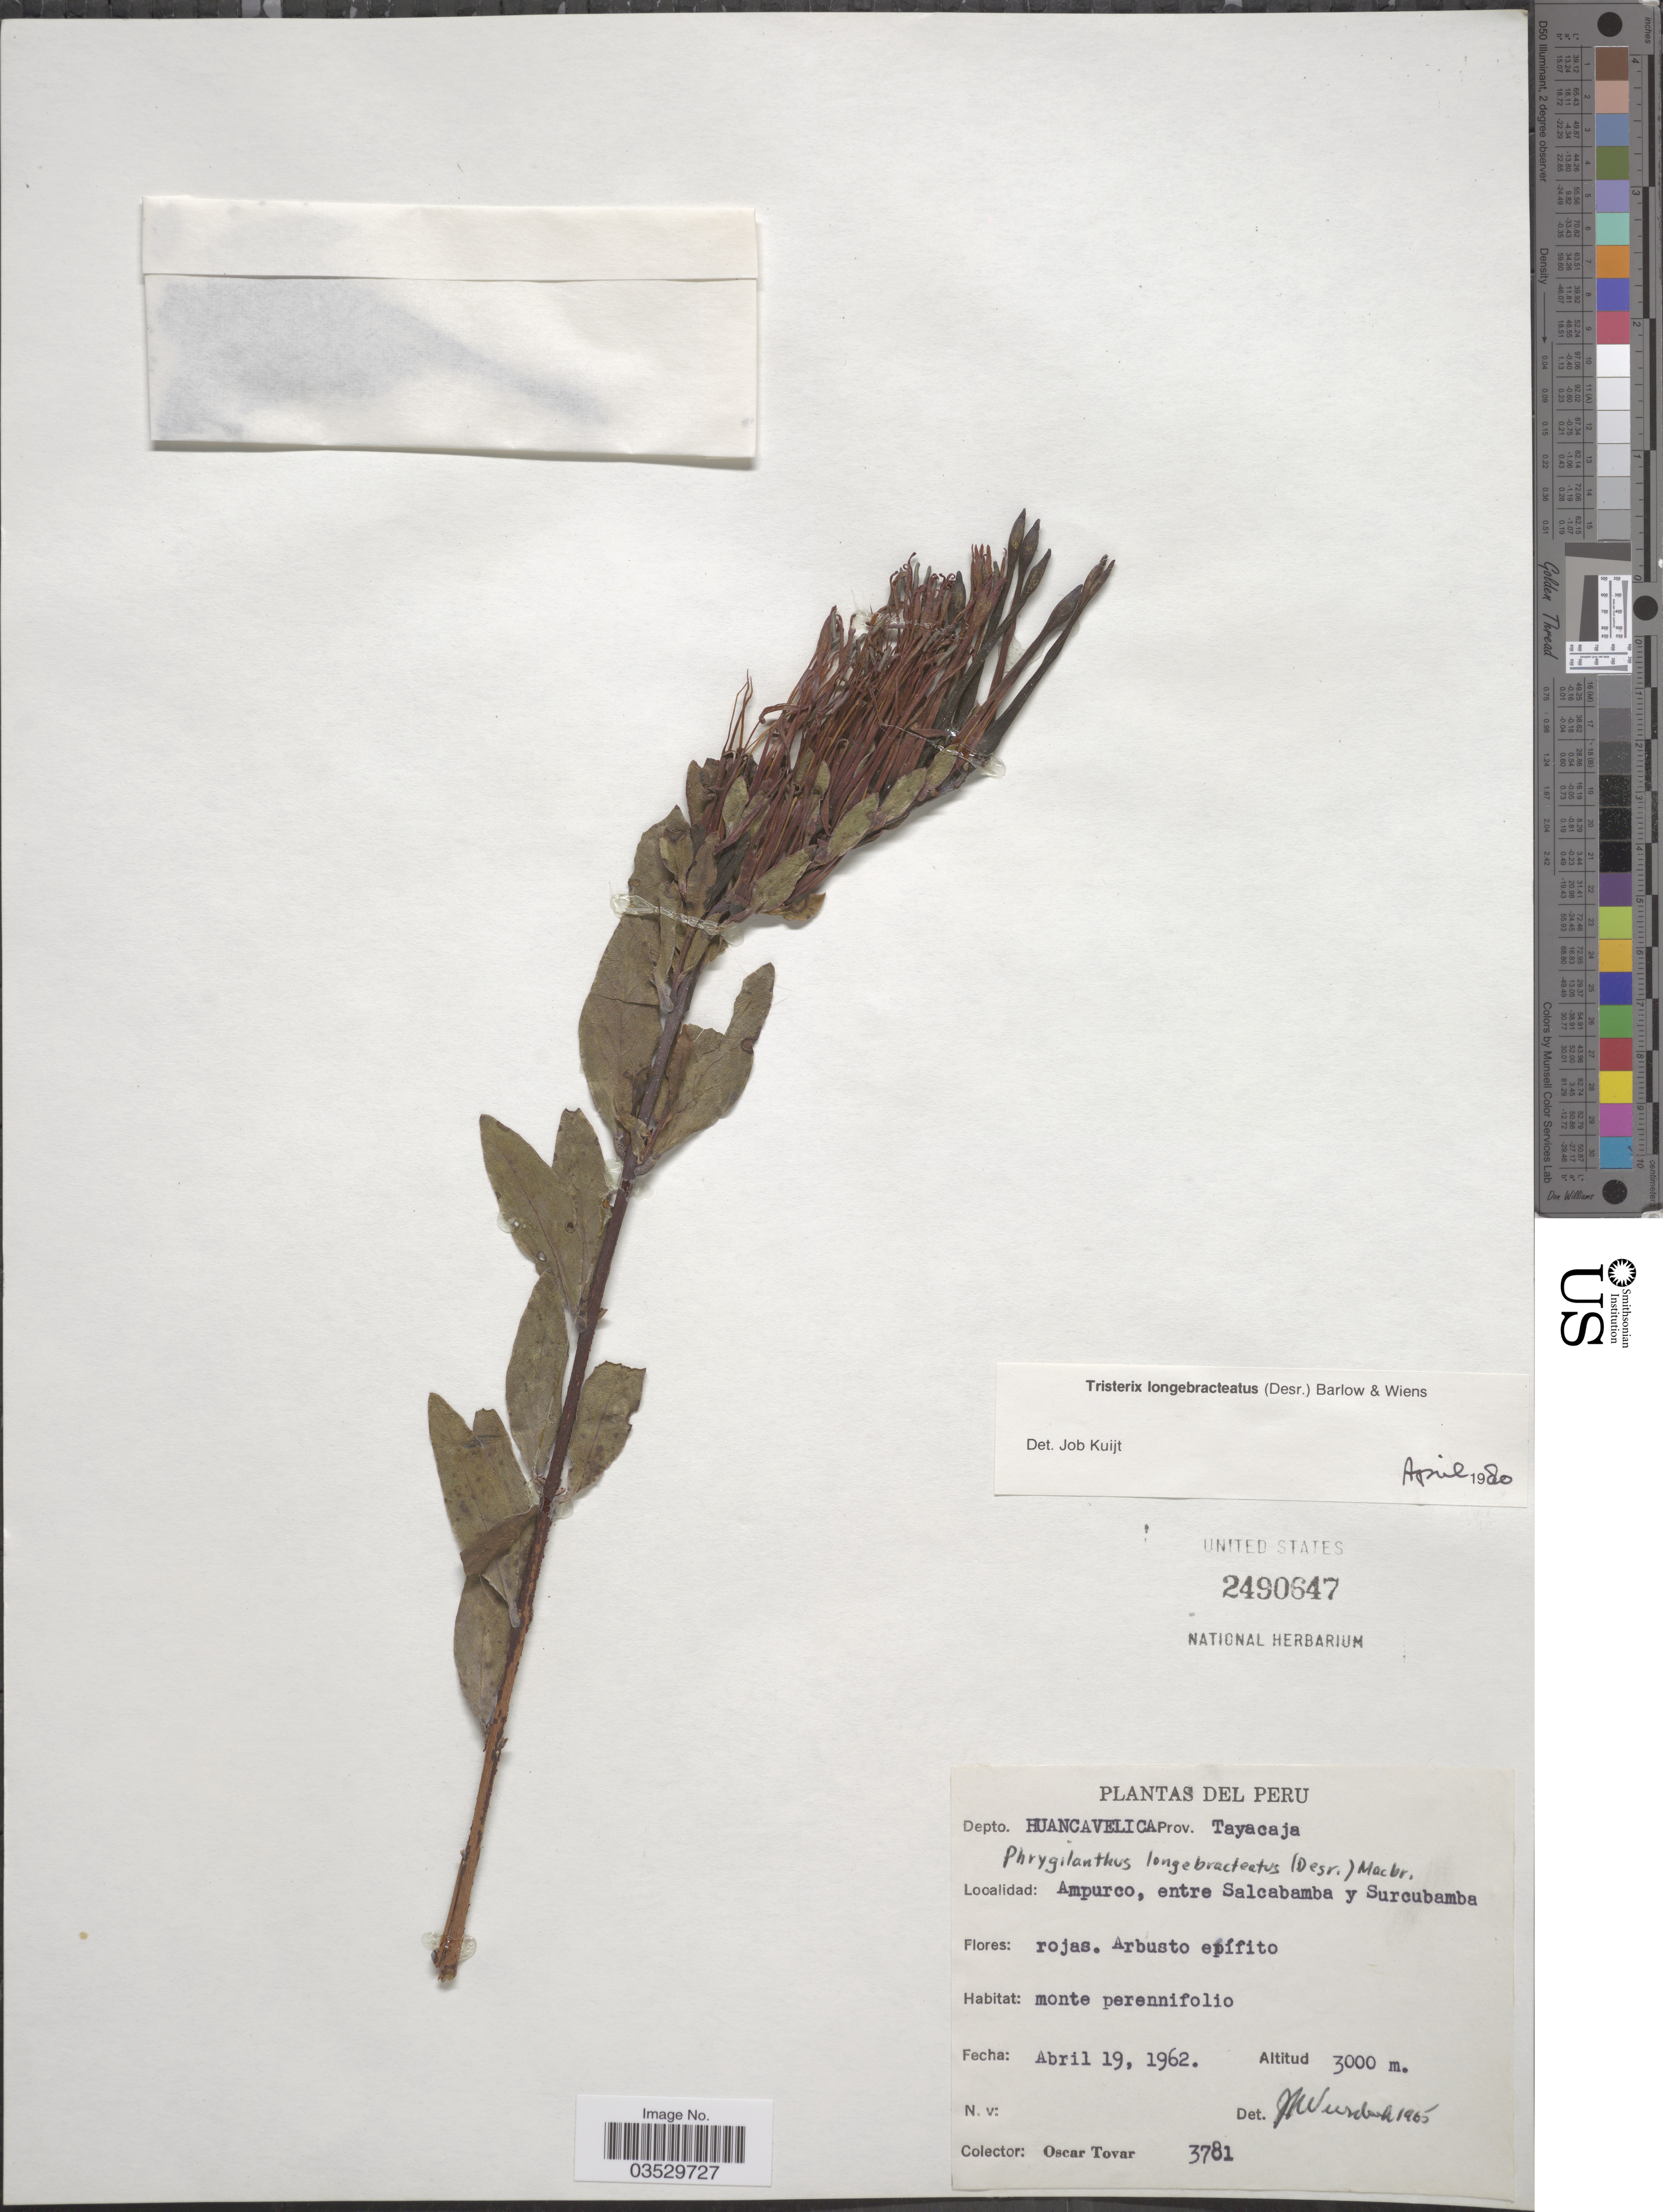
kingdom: Plantae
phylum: Tracheophyta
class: Magnoliopsida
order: Santalales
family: Loranthaceae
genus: Tristerix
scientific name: Tristerix longebracteatus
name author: (Desr.) Bart. & Wiens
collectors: Ó. Tovar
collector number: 3781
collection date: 1962-04-19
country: Peru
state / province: Huancavelica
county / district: Tayacaja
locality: Depto. Huancavelica. Prov. Tayacaja. Ampurco, entre Salcabamba y Surcubamba.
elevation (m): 3000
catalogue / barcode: US 2490647